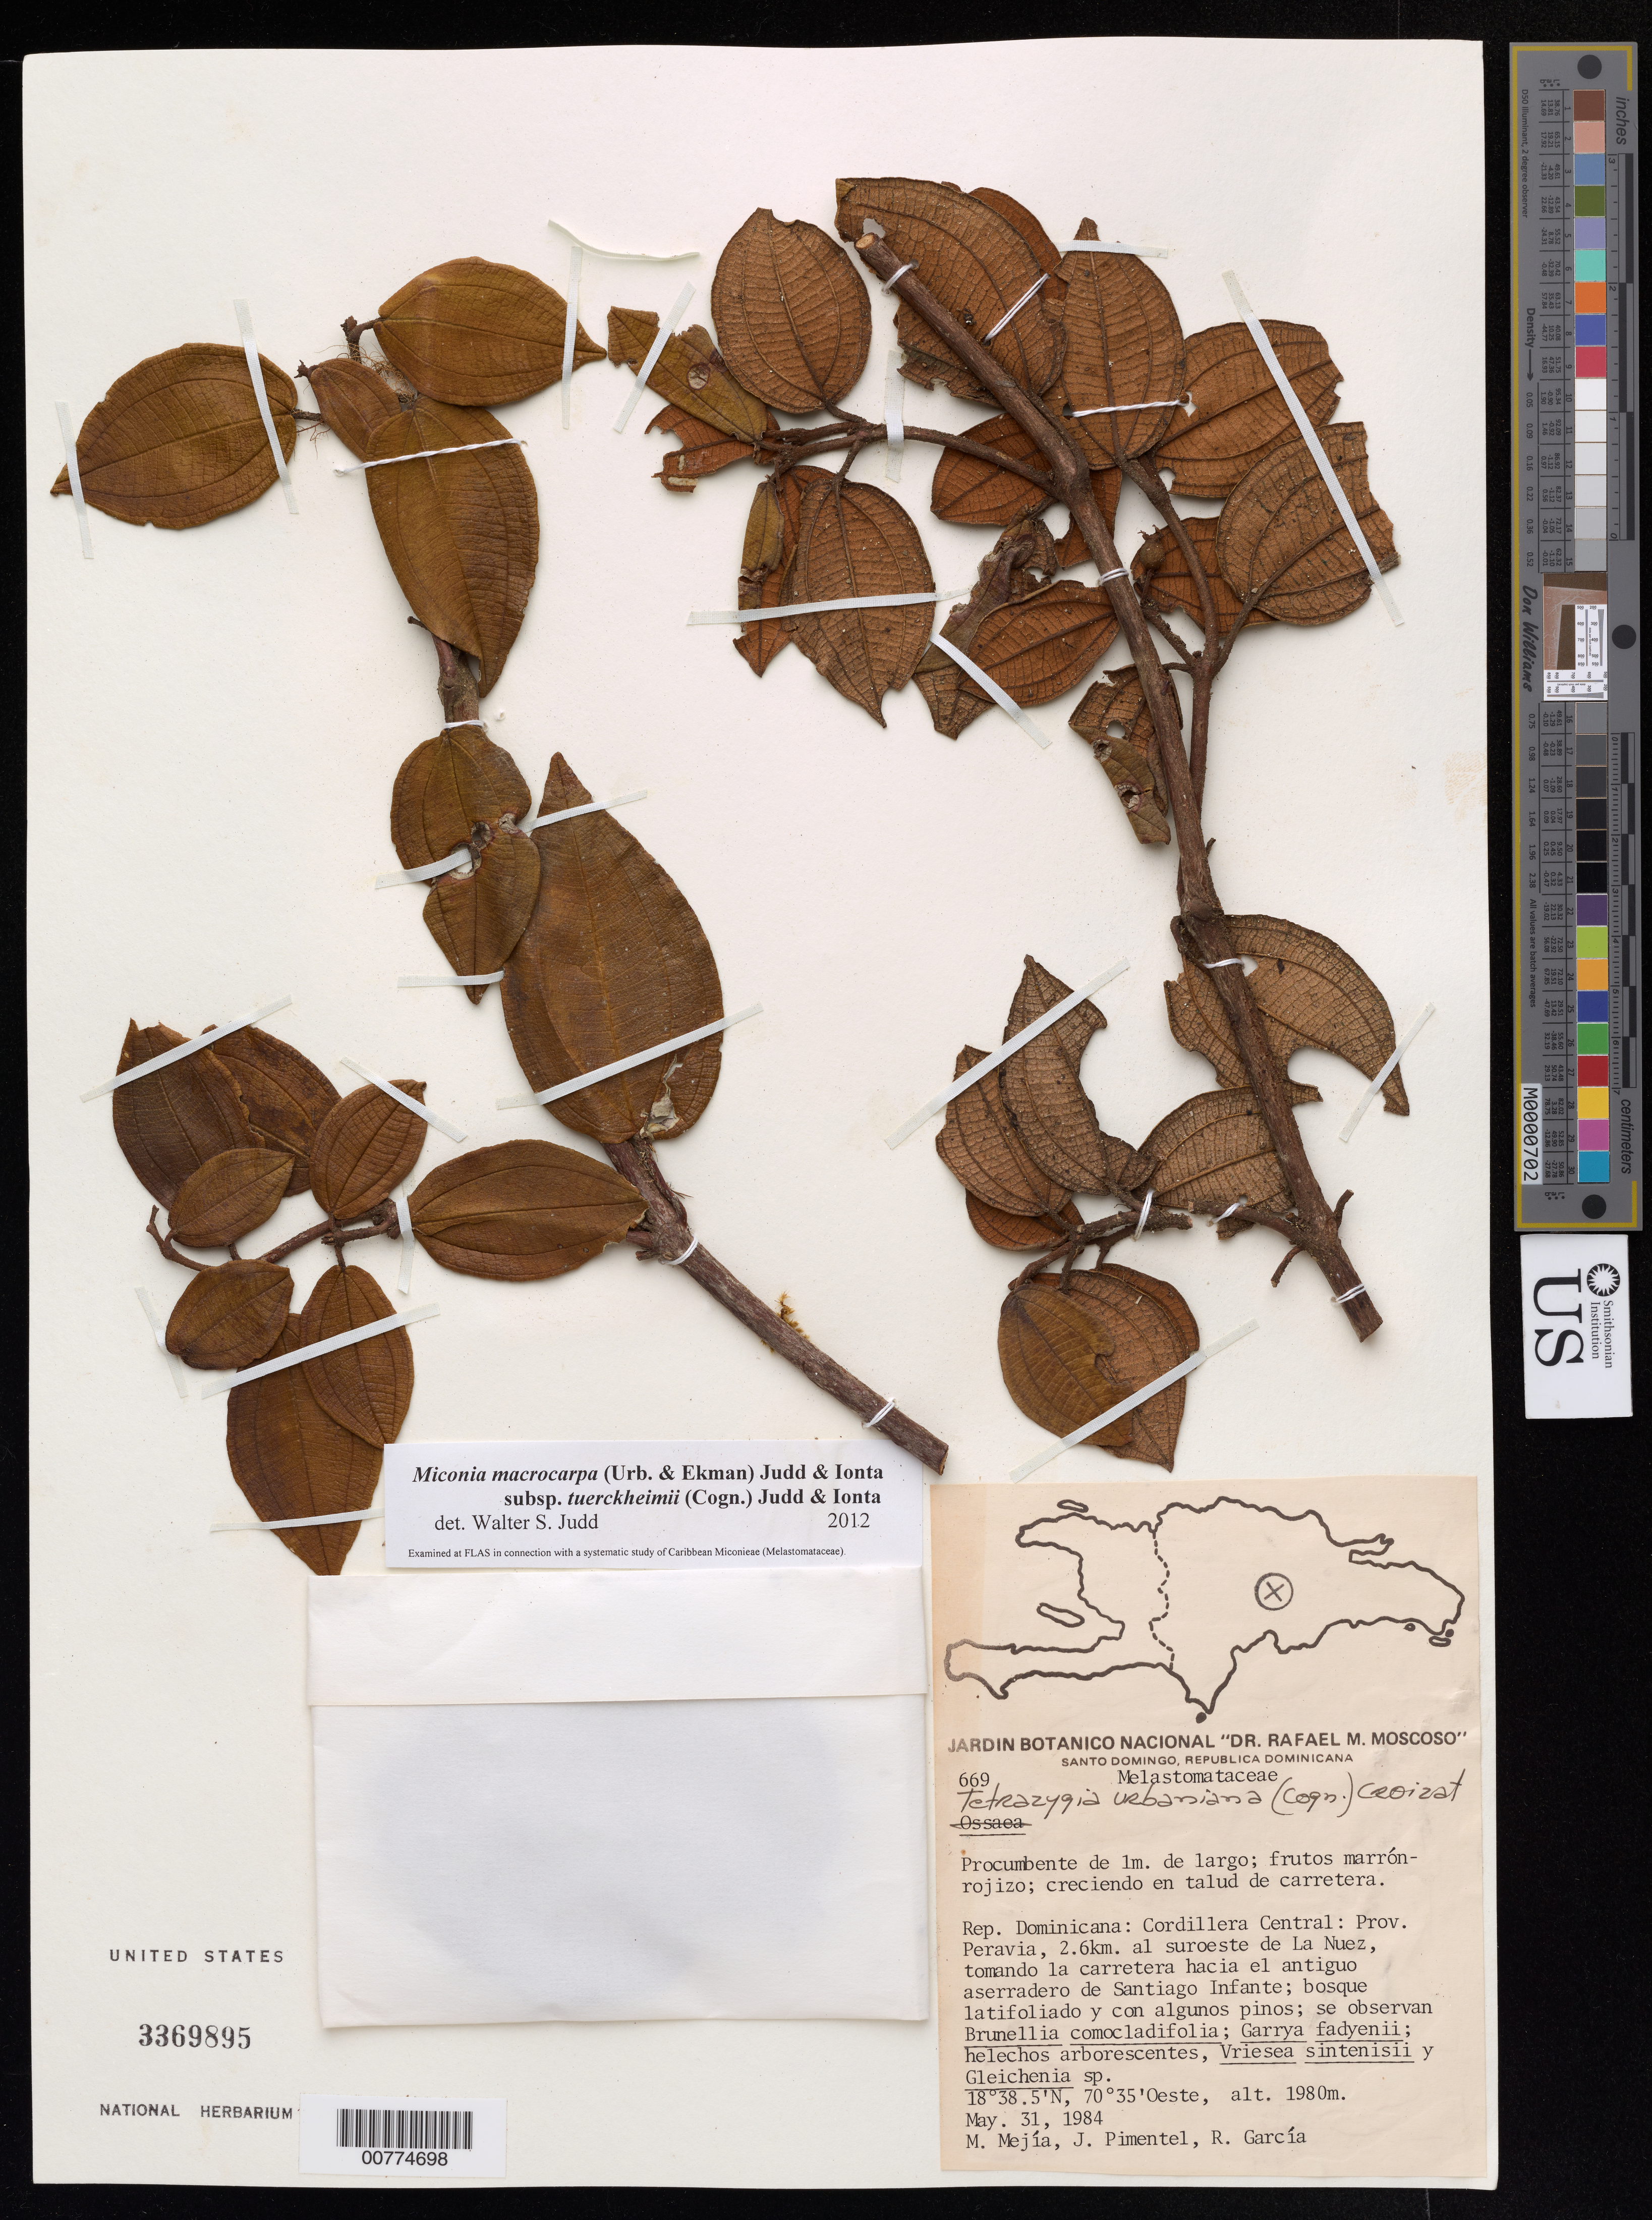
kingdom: Plantae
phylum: Tracheophyta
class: Magnoliopsida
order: Myrtales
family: Melastomataceae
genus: Miconia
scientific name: Miconia macrocarpa subsp. tuerckheimii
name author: (Cogn.) Judd & Ionta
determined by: Judd, Walter S.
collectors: M. Mejia, J. Pimentel & R. G. García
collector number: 669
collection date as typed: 21 May 1984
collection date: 1984-05-21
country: Dominican Republic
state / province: Peravia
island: Hispaniola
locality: Cordillera Central, 2.6 km to SW of La Nuez, taking the road to the old Santiago Infante sawmill.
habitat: Broadleaf forest with some pines; observed Brunelia comocladifolia, Garrya fadyenii, arboreous ferns, Vriesea sintenisii,etc.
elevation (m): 1980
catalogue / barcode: US 3369895